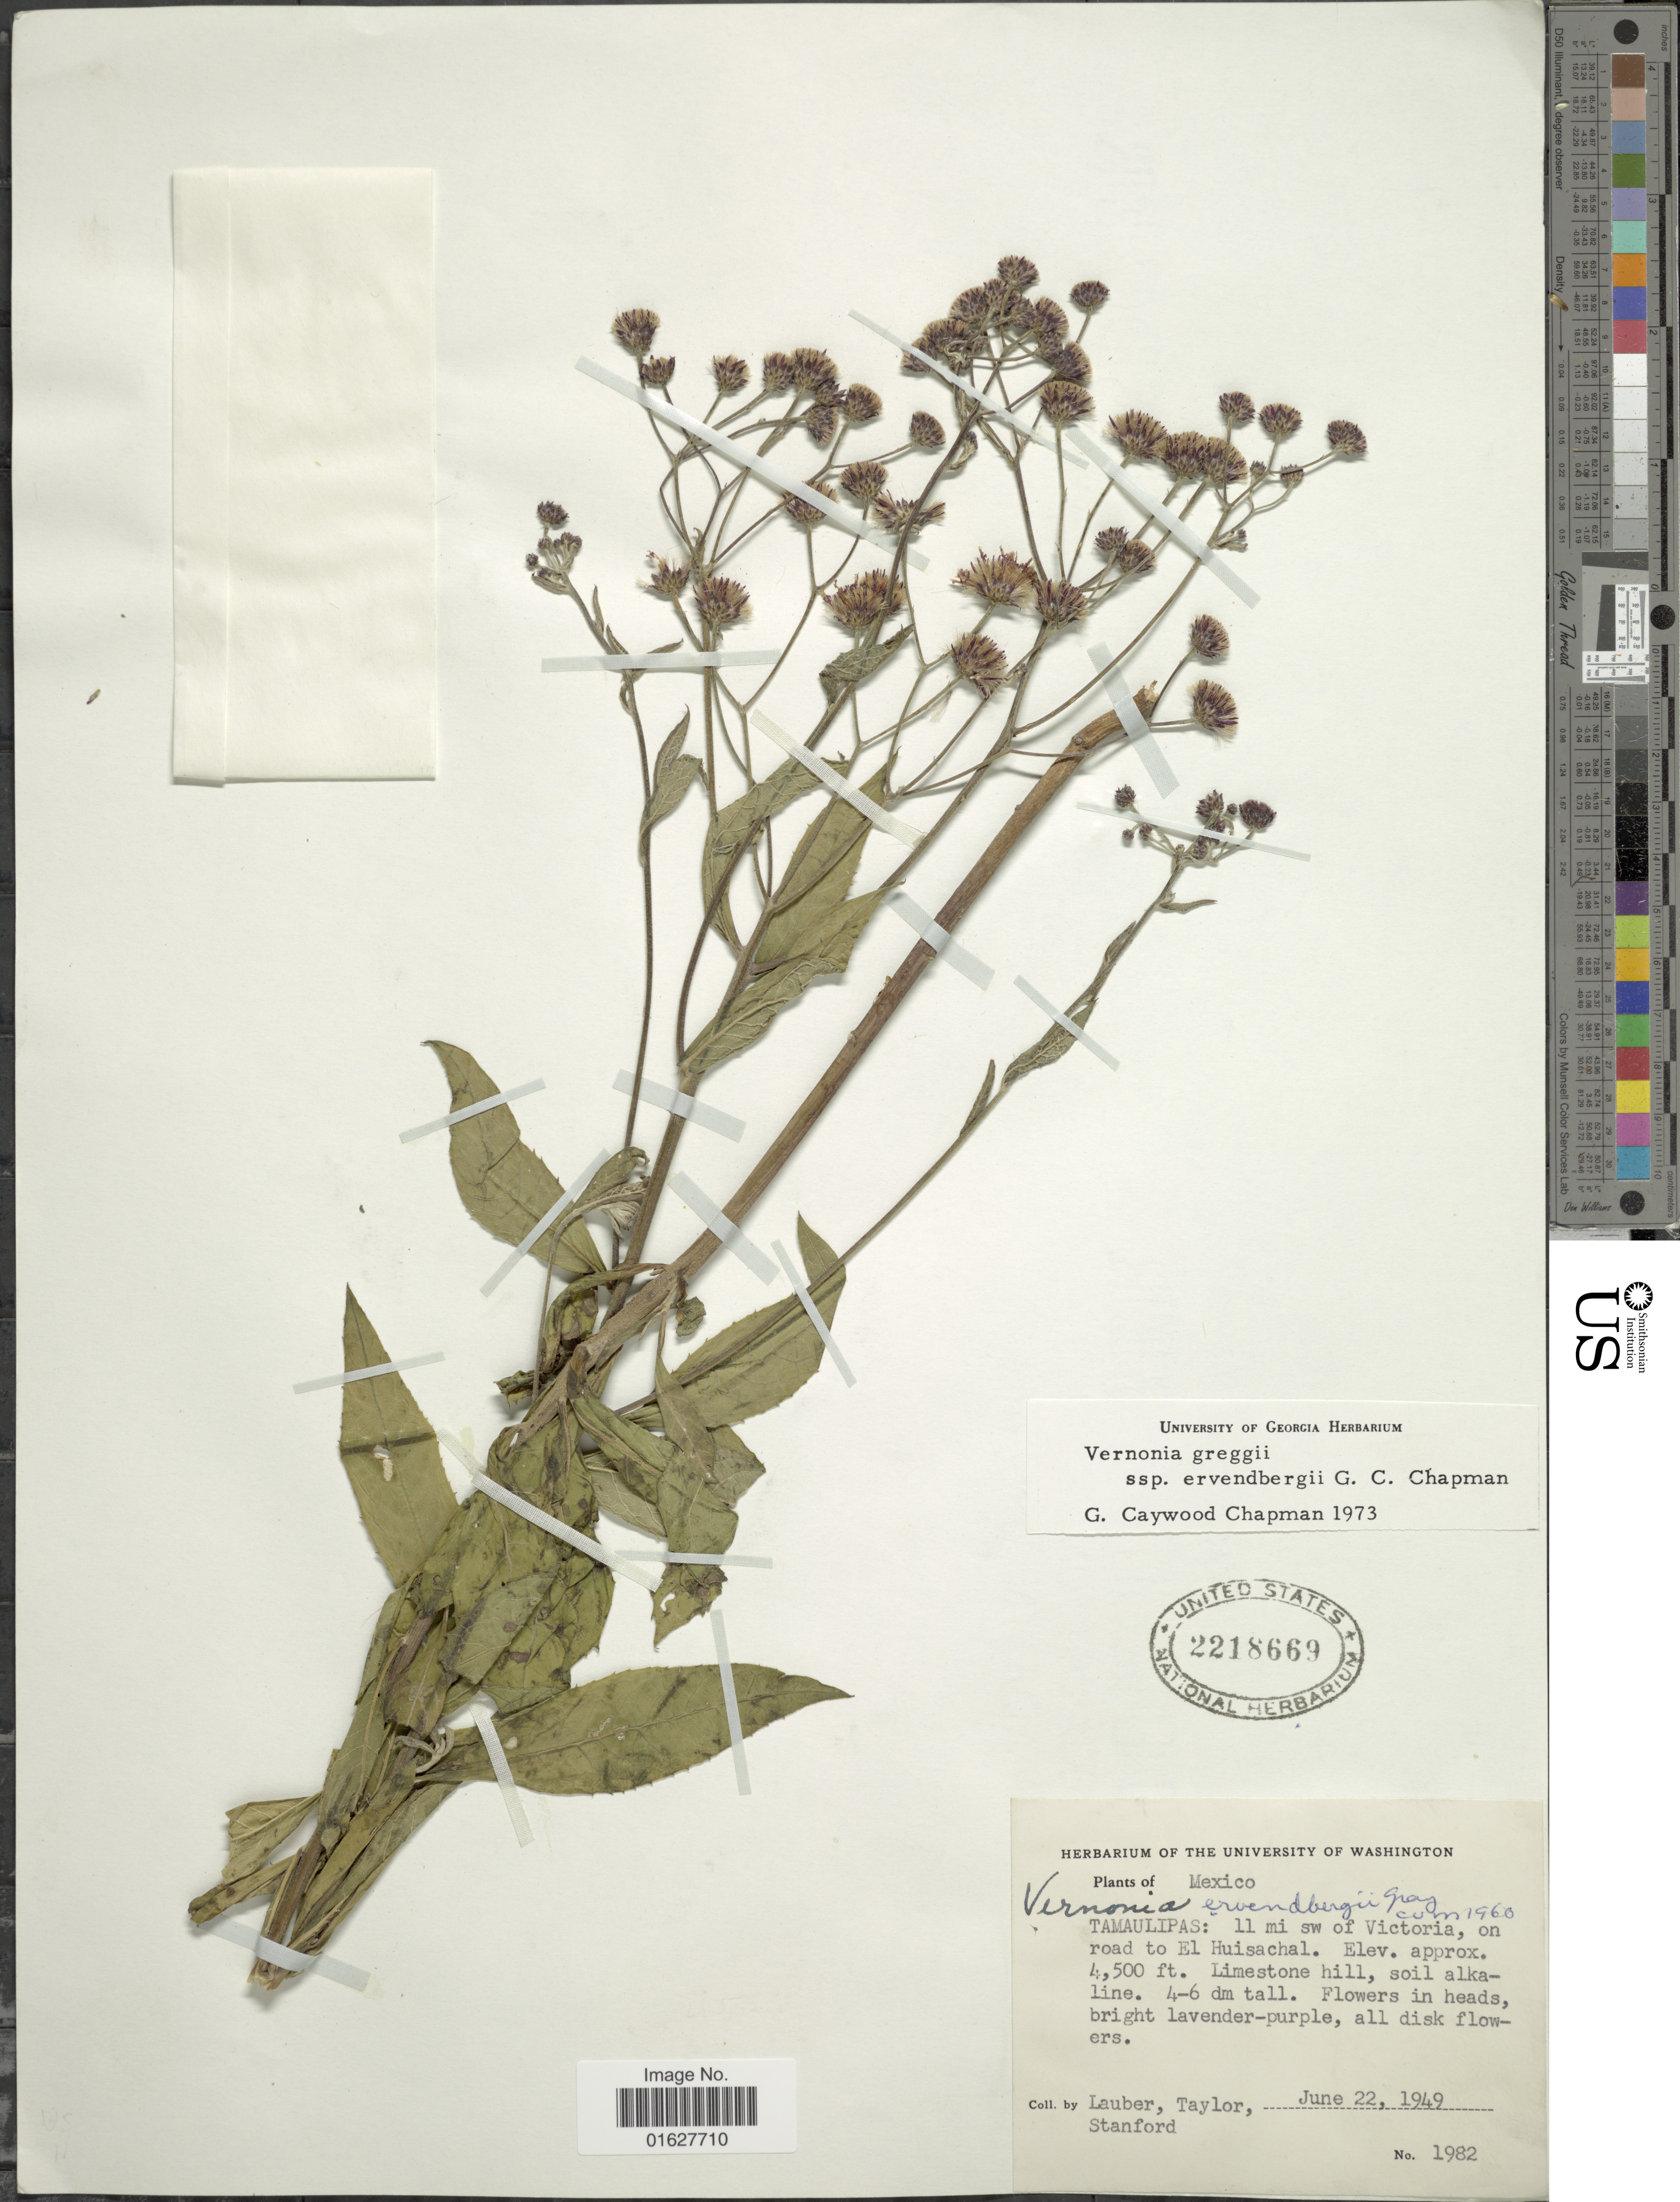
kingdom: Plantae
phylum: Tracheophyta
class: Magnoliopsida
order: Asterales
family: Asteraceae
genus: Vernonia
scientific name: Vernonia greggii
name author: A. Gray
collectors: Lauber, --, -- Taylor & -. Stanford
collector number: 1982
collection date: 1949-06-22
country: Mexico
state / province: Tamaulipas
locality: Mexico. Tamaulipas: 11 mi sw of Victoria, on road to El Huisachal.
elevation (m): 1372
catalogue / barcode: US 2218669